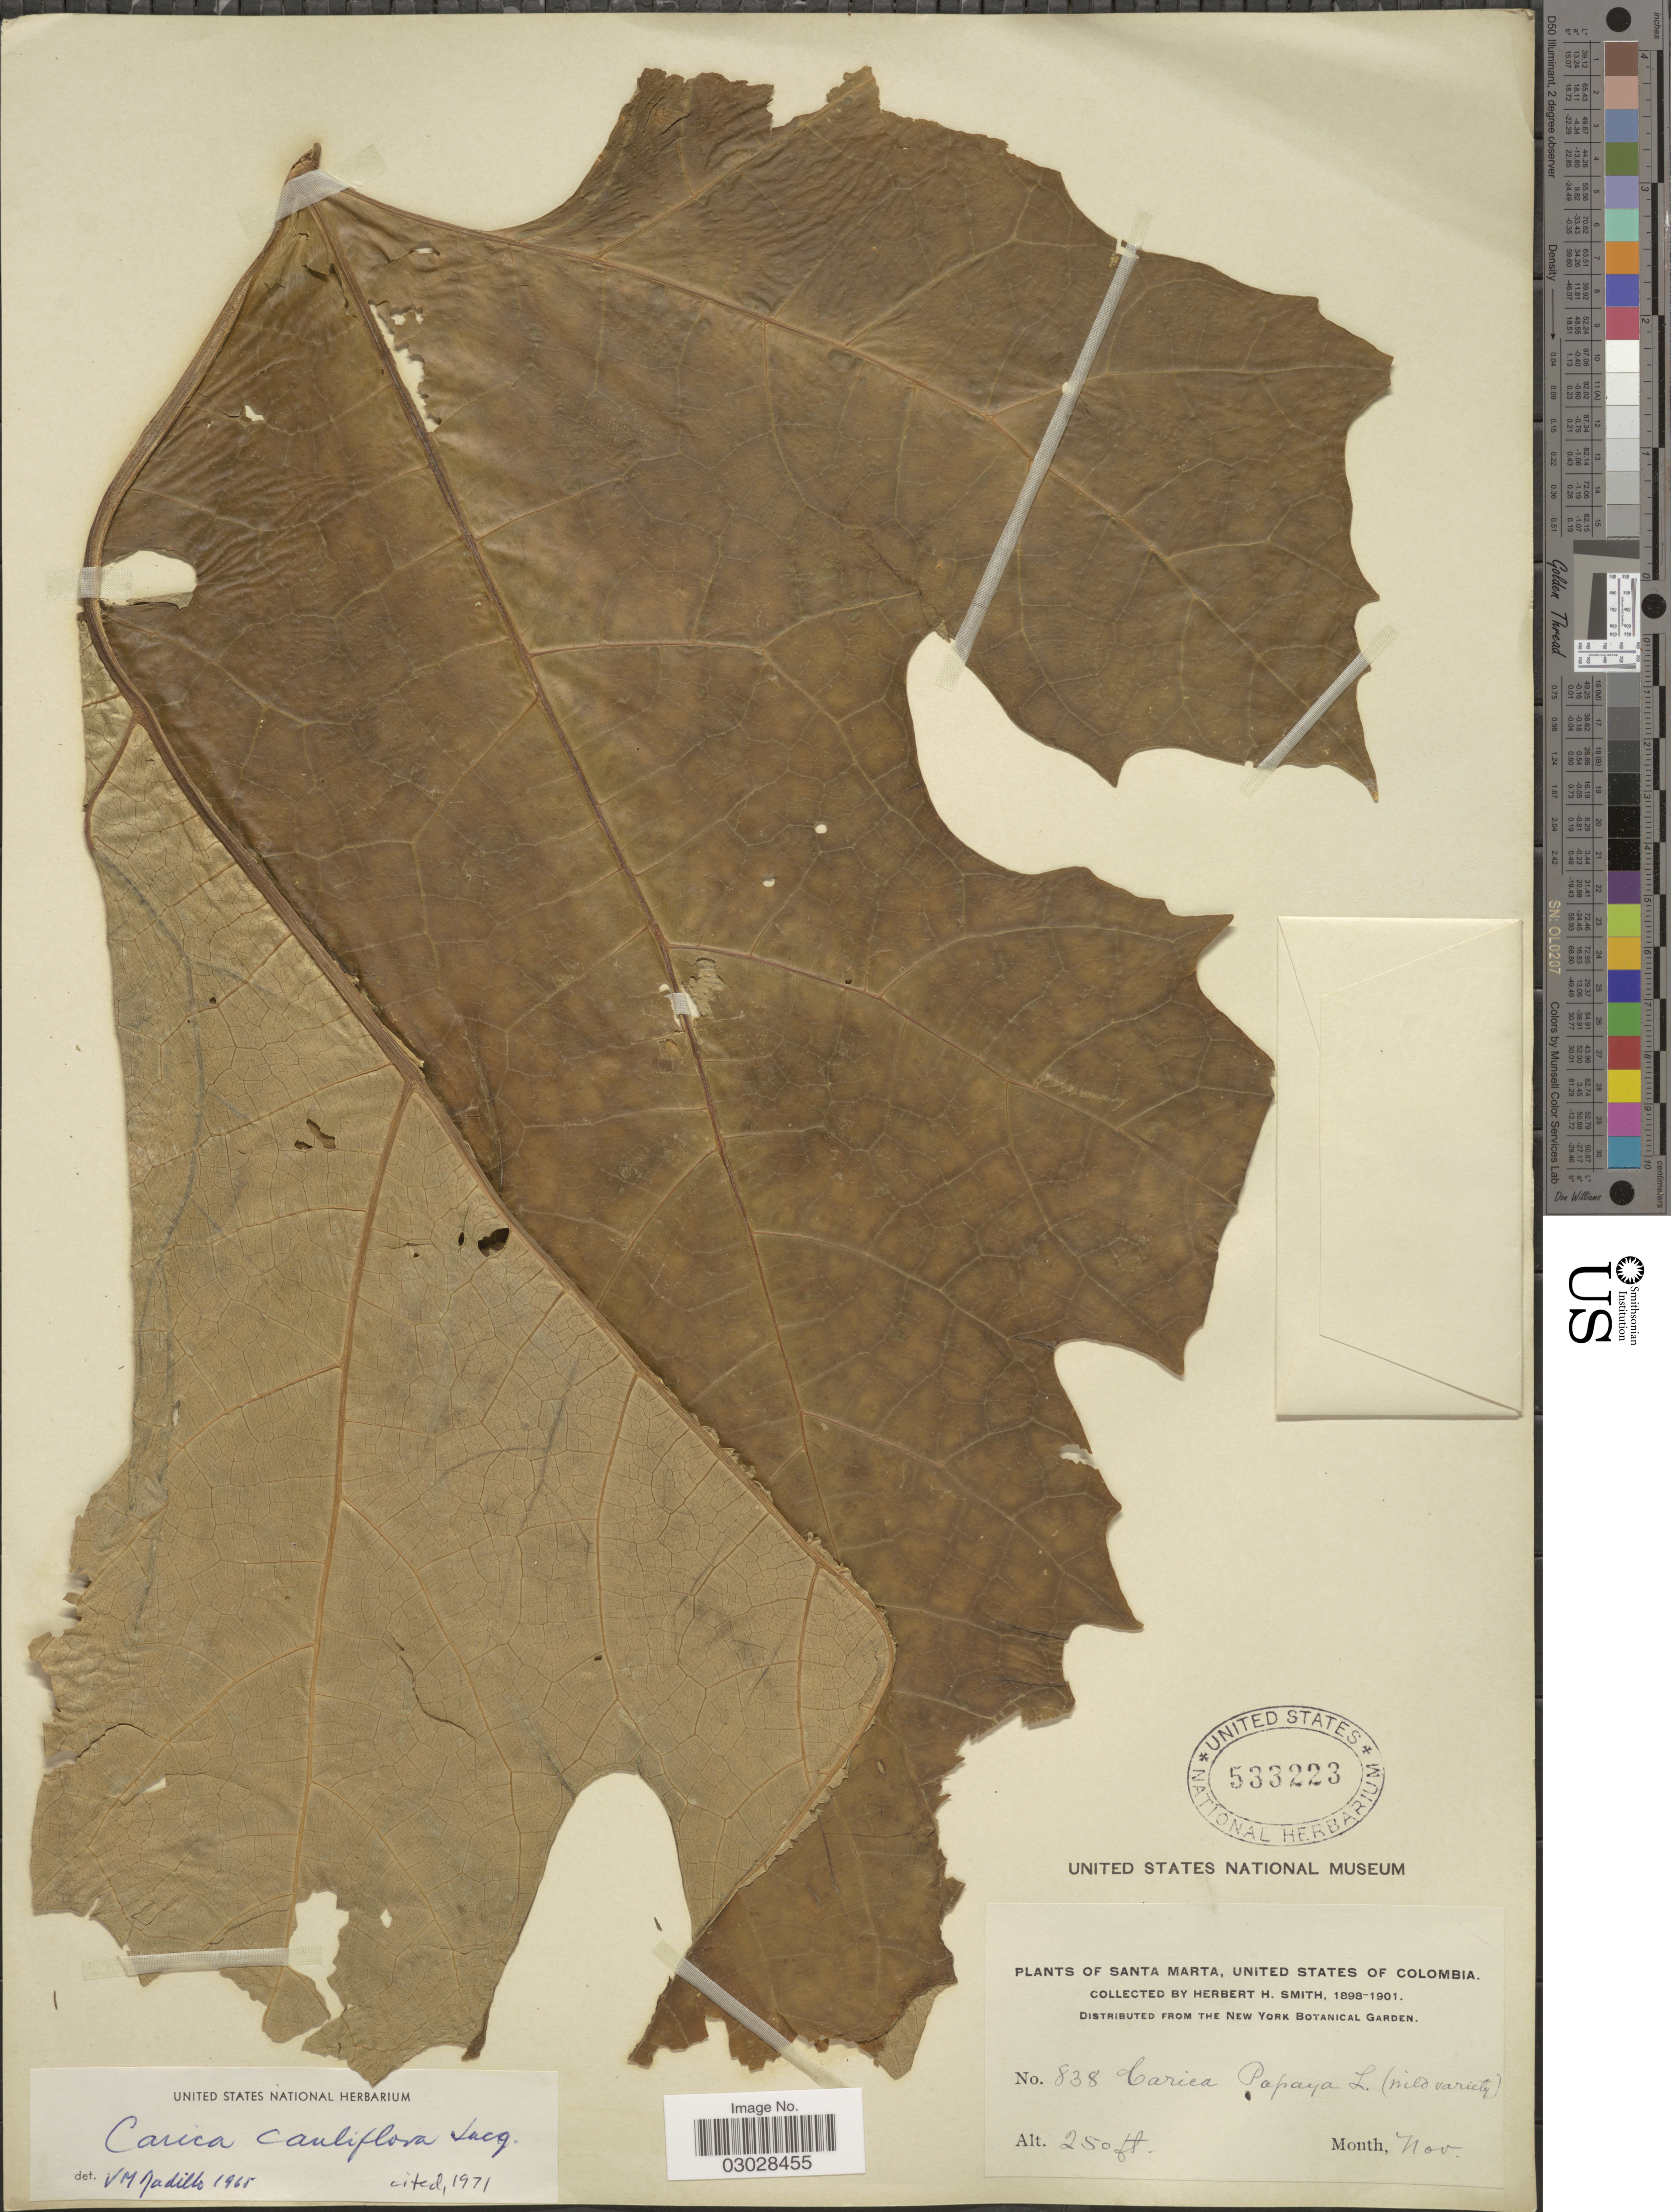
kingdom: Plantae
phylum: Tracheophyta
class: Magnoliopsida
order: Brassicales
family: Caricaceae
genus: Vasconcellea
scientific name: Vasconcellea cauliflora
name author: (Jacq.) A. DC.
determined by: Strong, M. T., (US), Smithsonian Institution - National Museum of Natural History (UNITED STATES)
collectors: Herbert H. Smith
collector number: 838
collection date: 1898-11/1901-11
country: Colombia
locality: Santa Marta.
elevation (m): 76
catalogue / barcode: US 533223